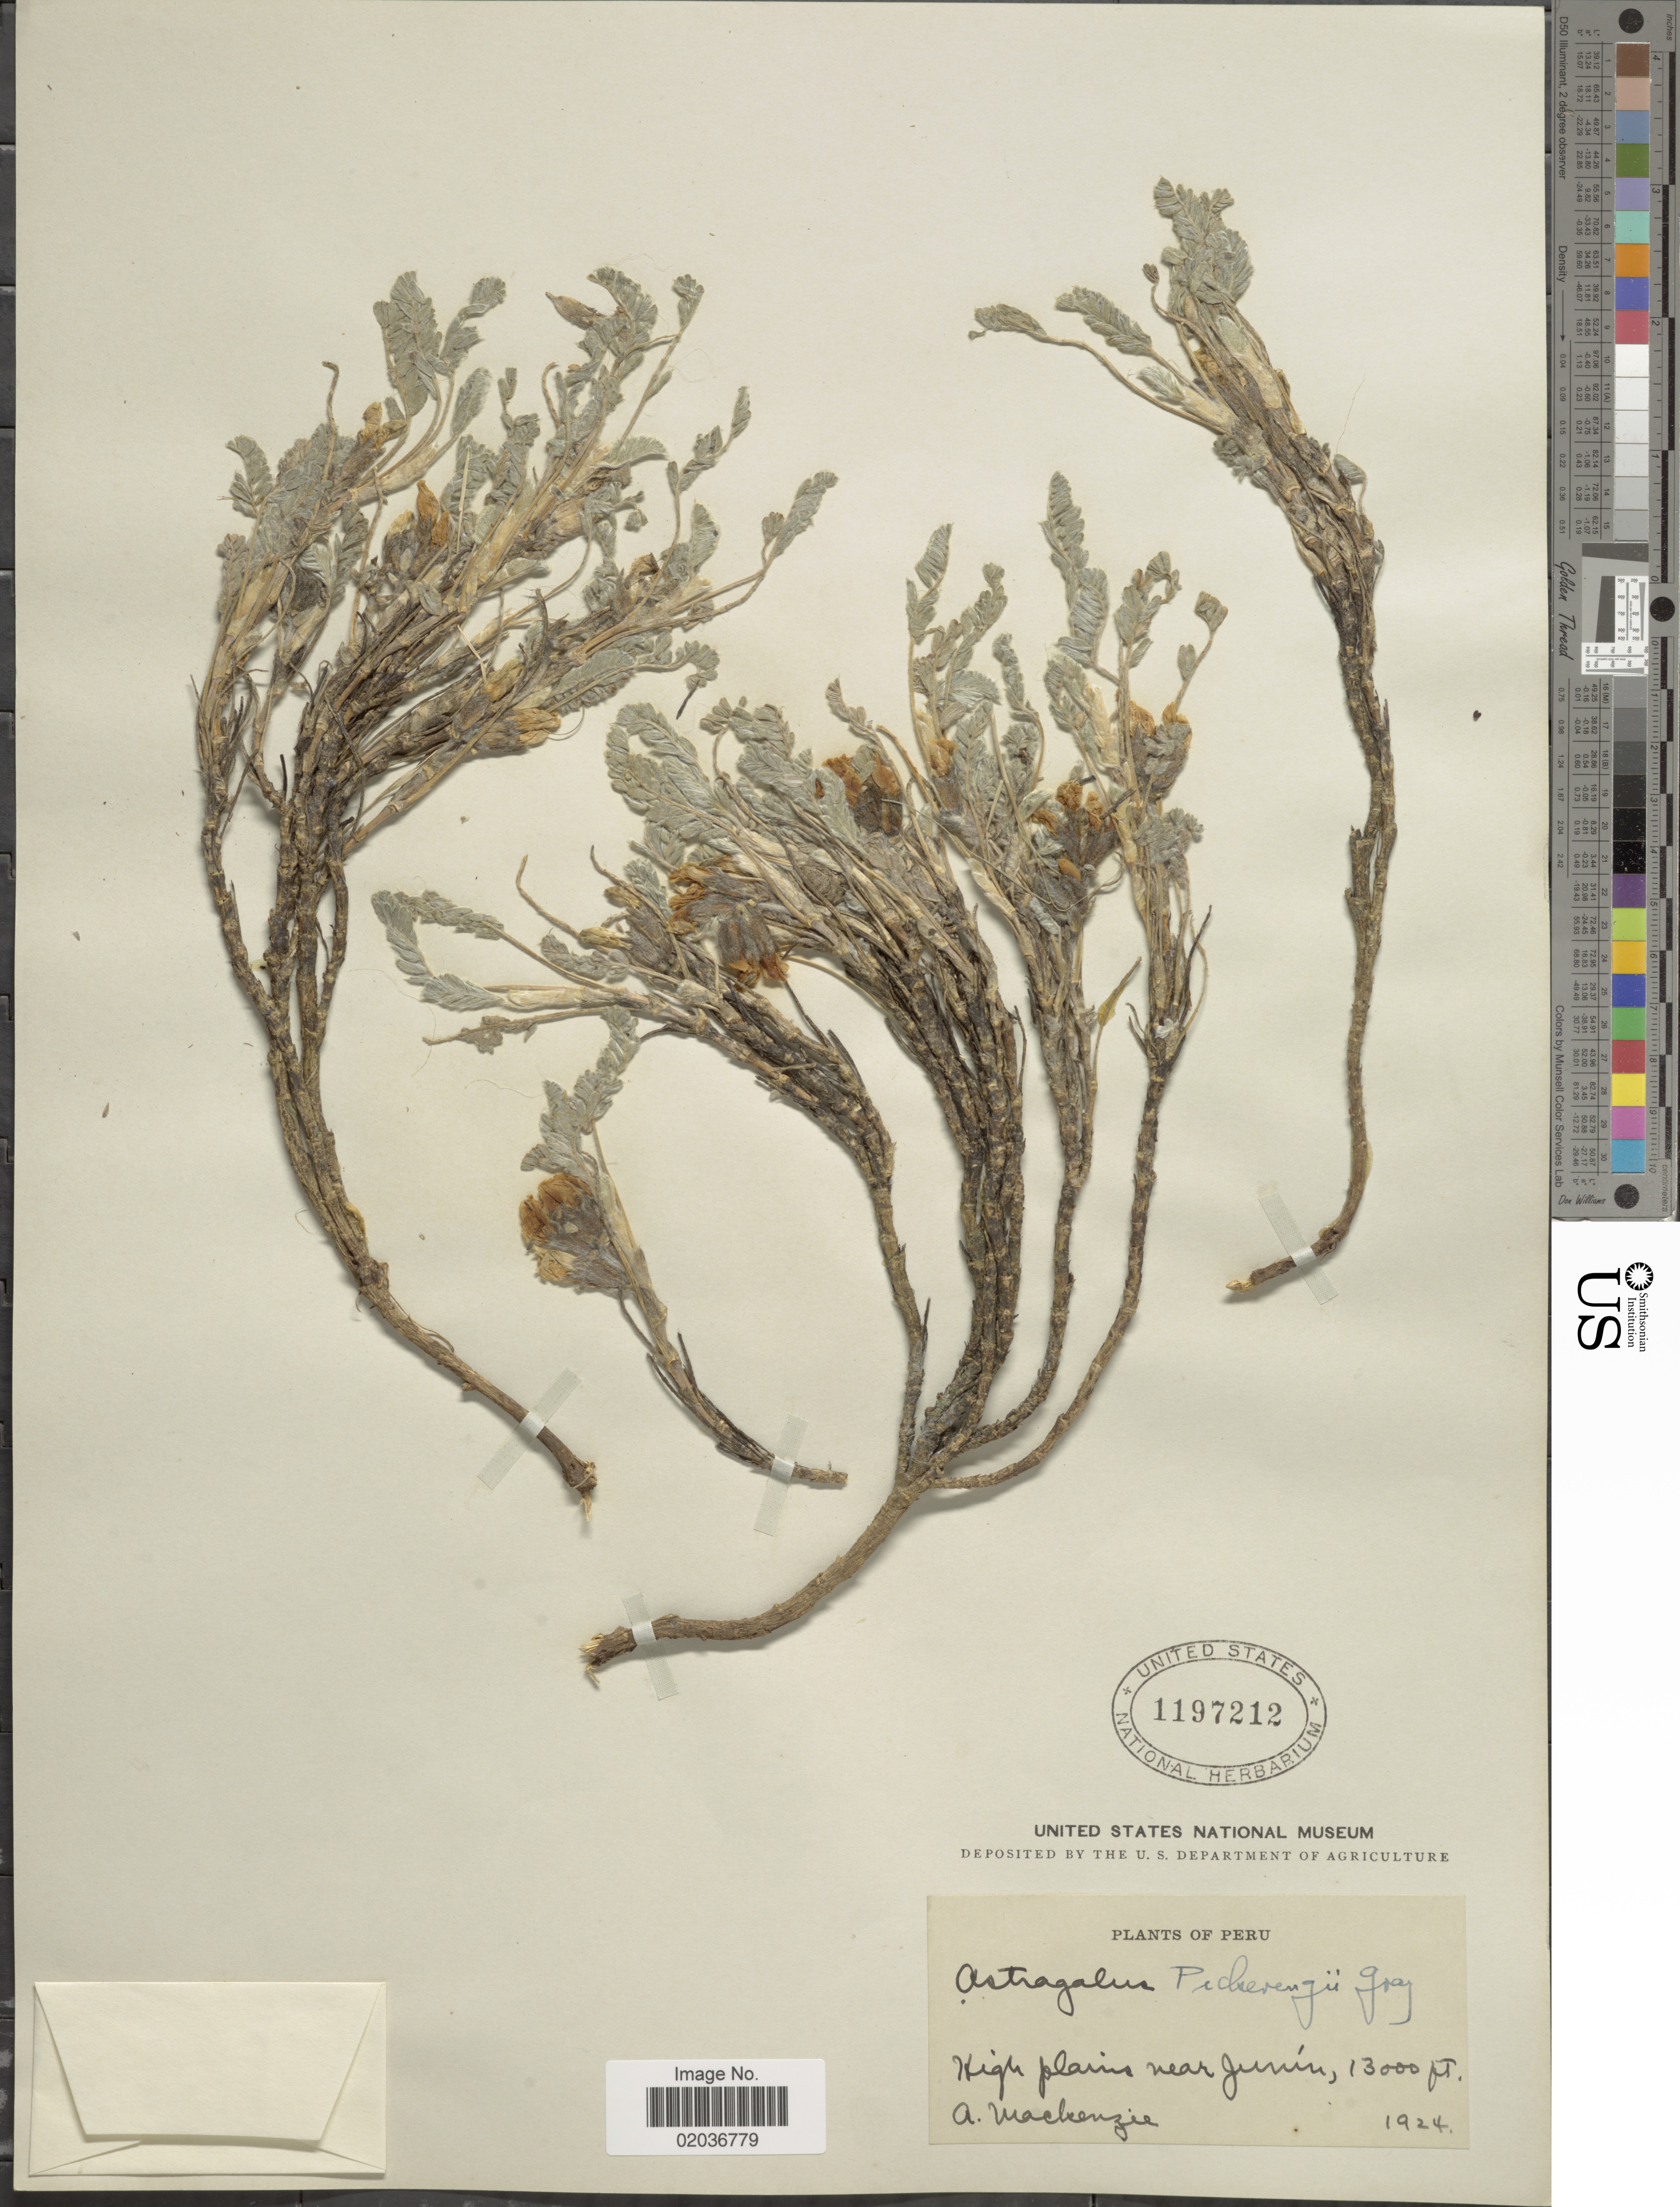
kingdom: Plantae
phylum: Tracheophyta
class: Magnoliopsida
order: Fabales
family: Fabaceae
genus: Astragalus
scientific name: Astragalus pickeringii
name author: A. Gray in Wilkes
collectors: A. Mackenzie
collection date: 1924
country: Peru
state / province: Junín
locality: High plains near Junín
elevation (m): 3962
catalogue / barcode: US 1197212